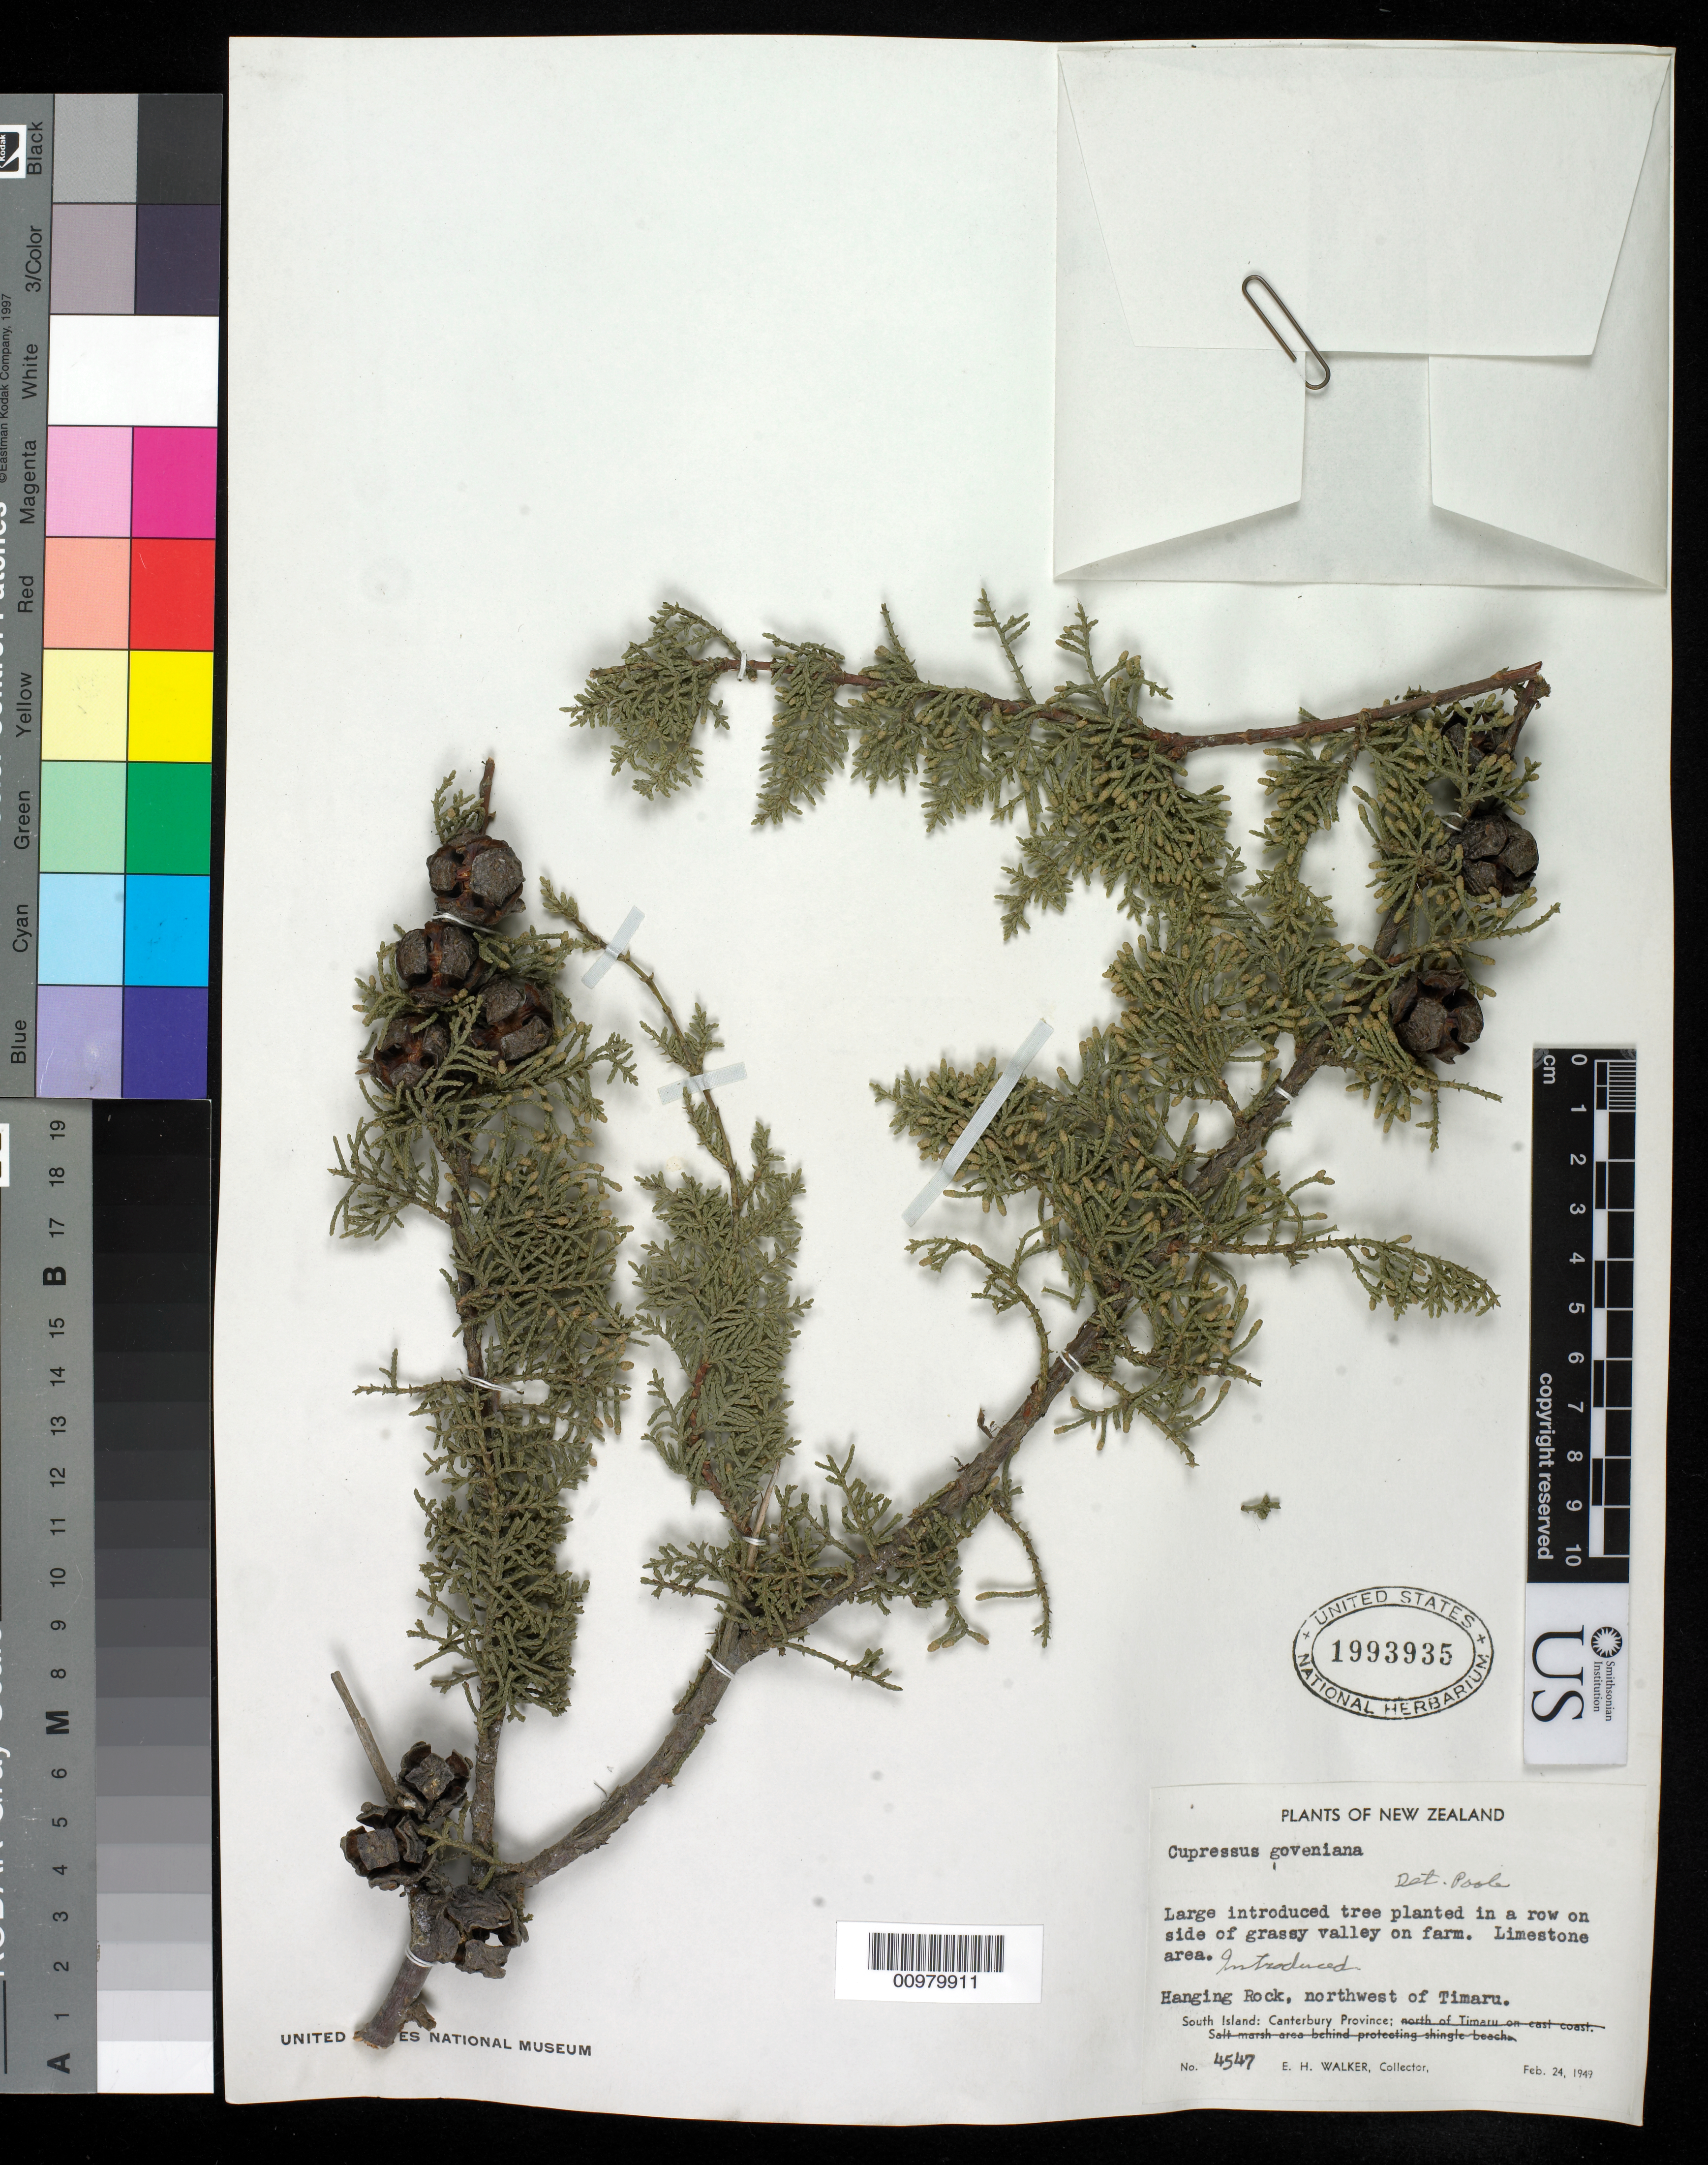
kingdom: Plantae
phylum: Tracheophyta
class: Pinopsida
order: Pinales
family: Cupressaceae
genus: Hesperocyparis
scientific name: Hesperocyparis goveniana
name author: (Gordon) Bartel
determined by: (US) Smithsonian Institution - National Museum of Natural History - Department of Botany (UNITED STATES)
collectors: E. H. Walker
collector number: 4547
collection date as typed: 24 Feb 1949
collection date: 1949-02-24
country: New Zealand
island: South Island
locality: New Zealand, Canterbury Province, Northwest of Timaru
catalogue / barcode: US 1993935